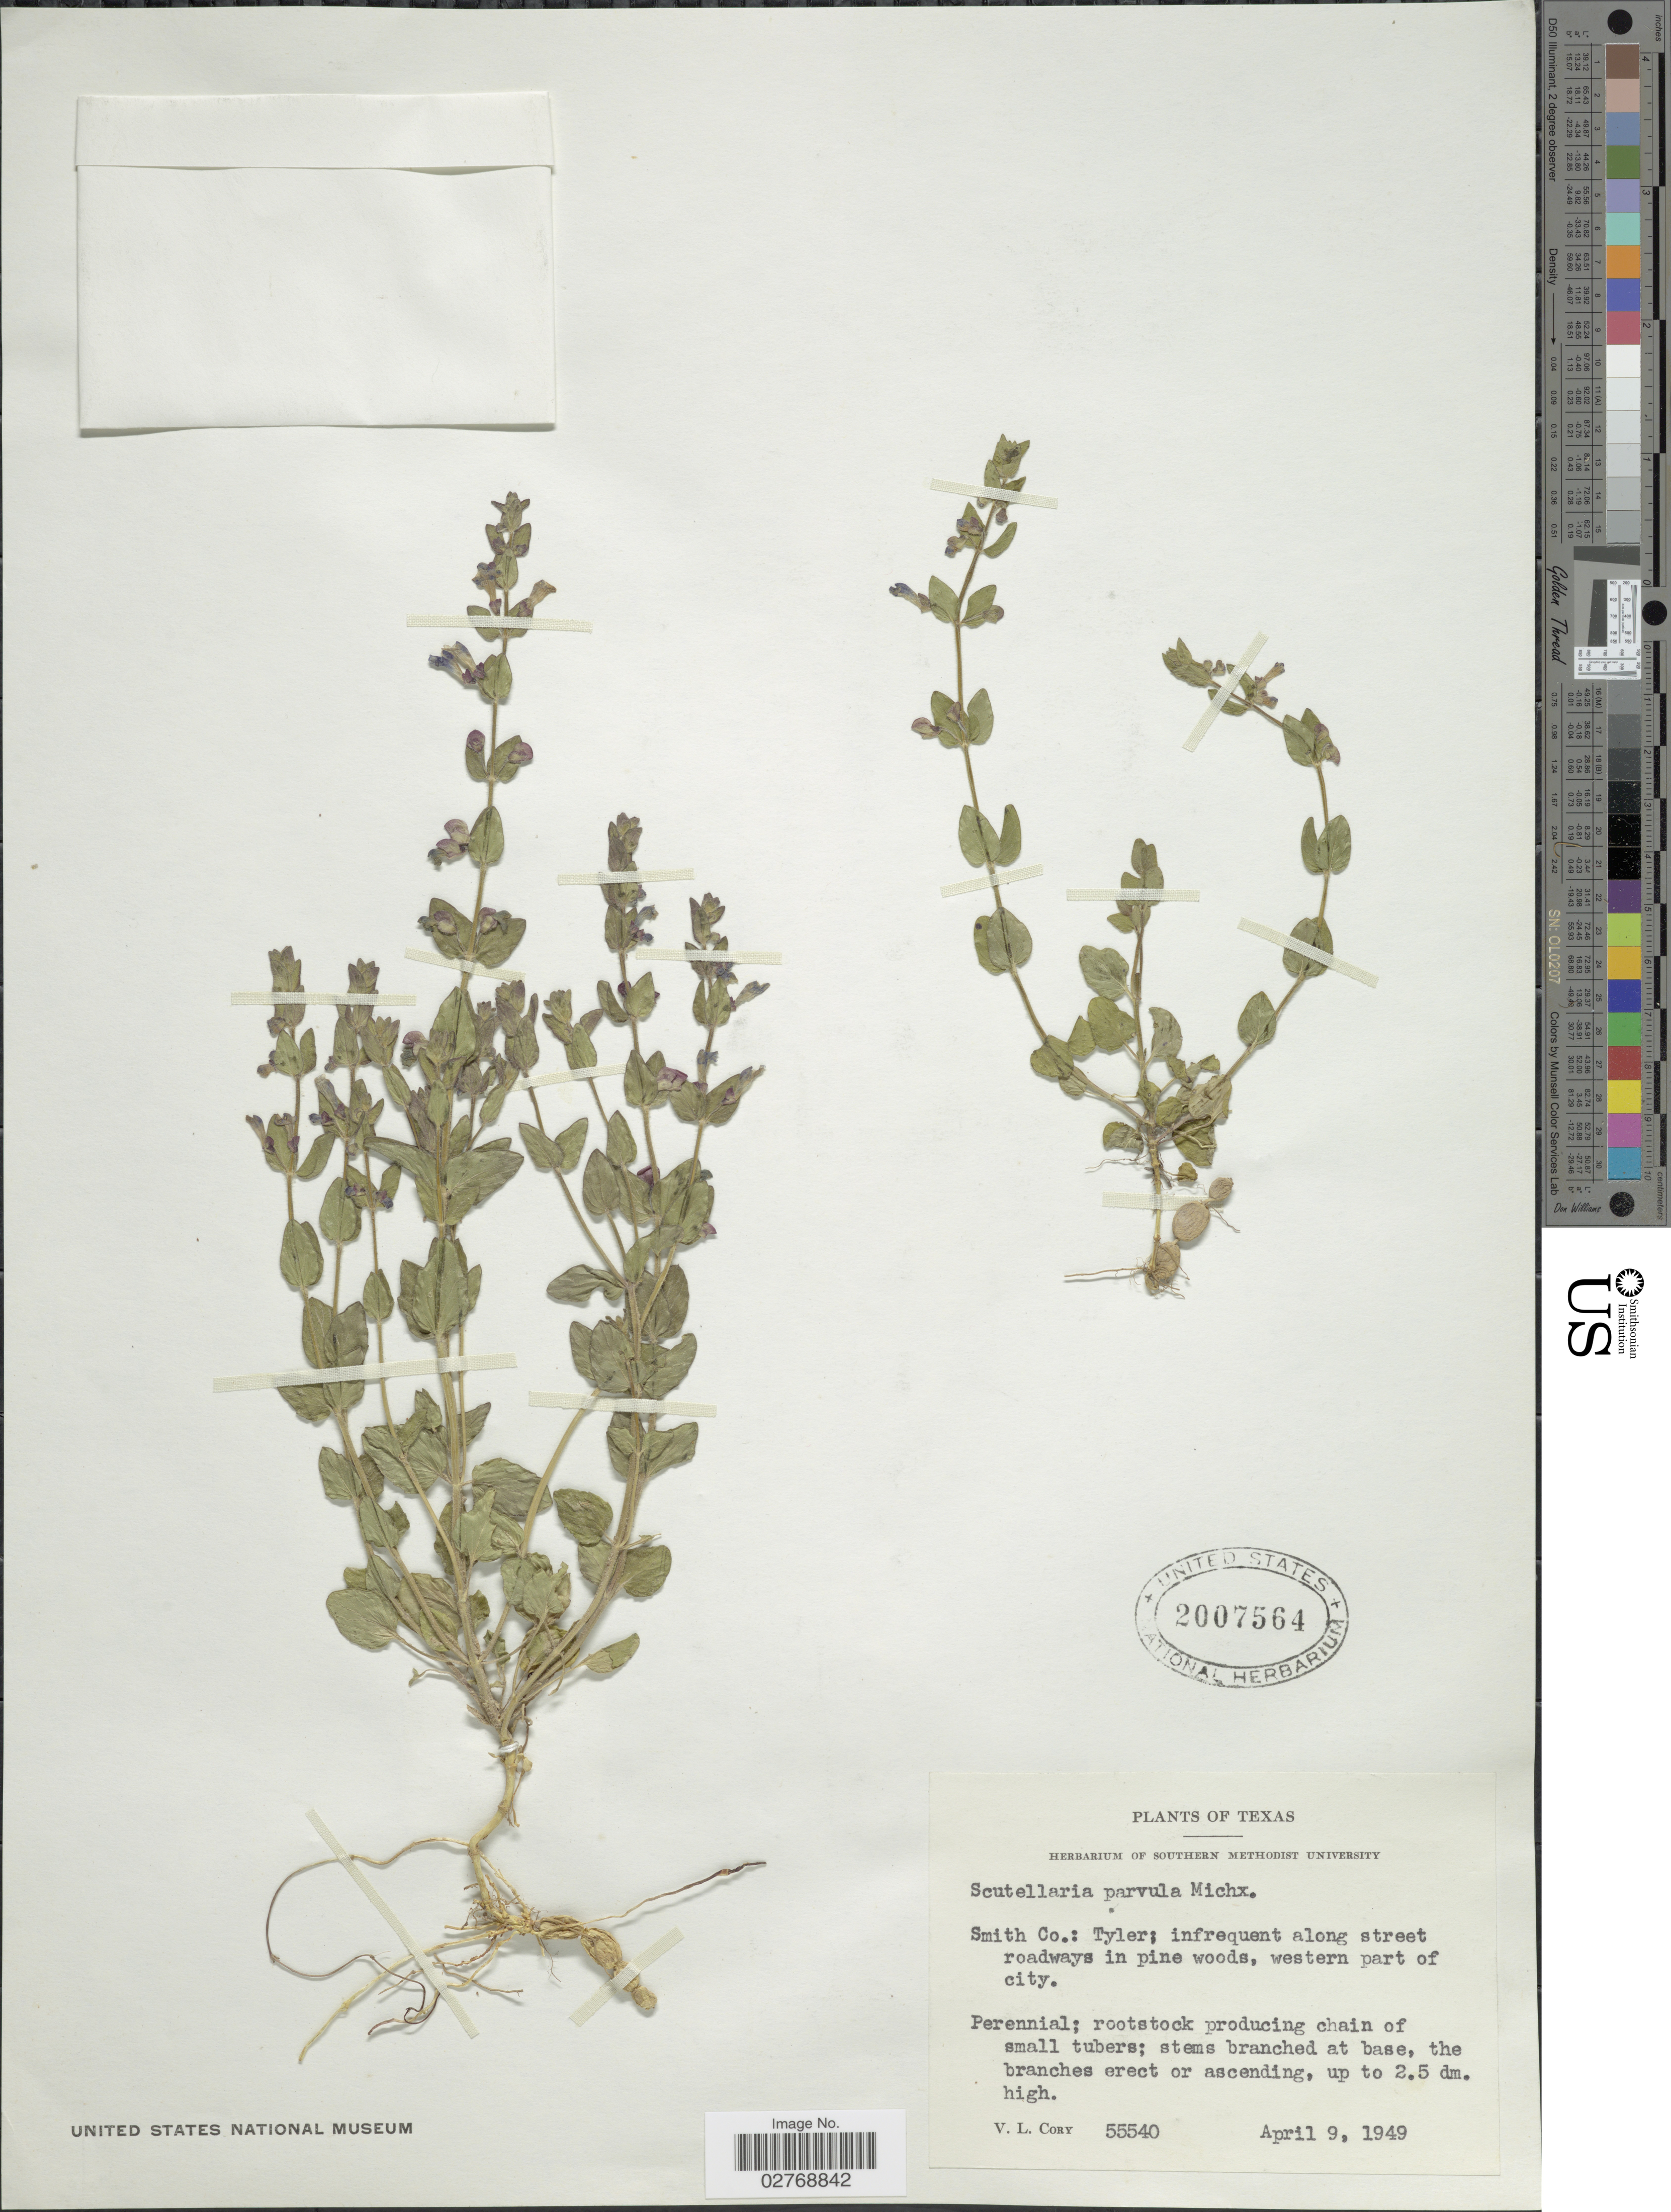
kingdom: Plantae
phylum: Tracheophyta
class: Magnoliopsida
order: Lamiales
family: Lamiaceae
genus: Scutellaria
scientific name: Scutellaria parvula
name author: Michx.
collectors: V. Cory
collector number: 55540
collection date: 1949-04-09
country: United States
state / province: Texas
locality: Smith Co.: Tyler; infrequent along street roadways in pine woods, western part of city.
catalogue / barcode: US 2007564